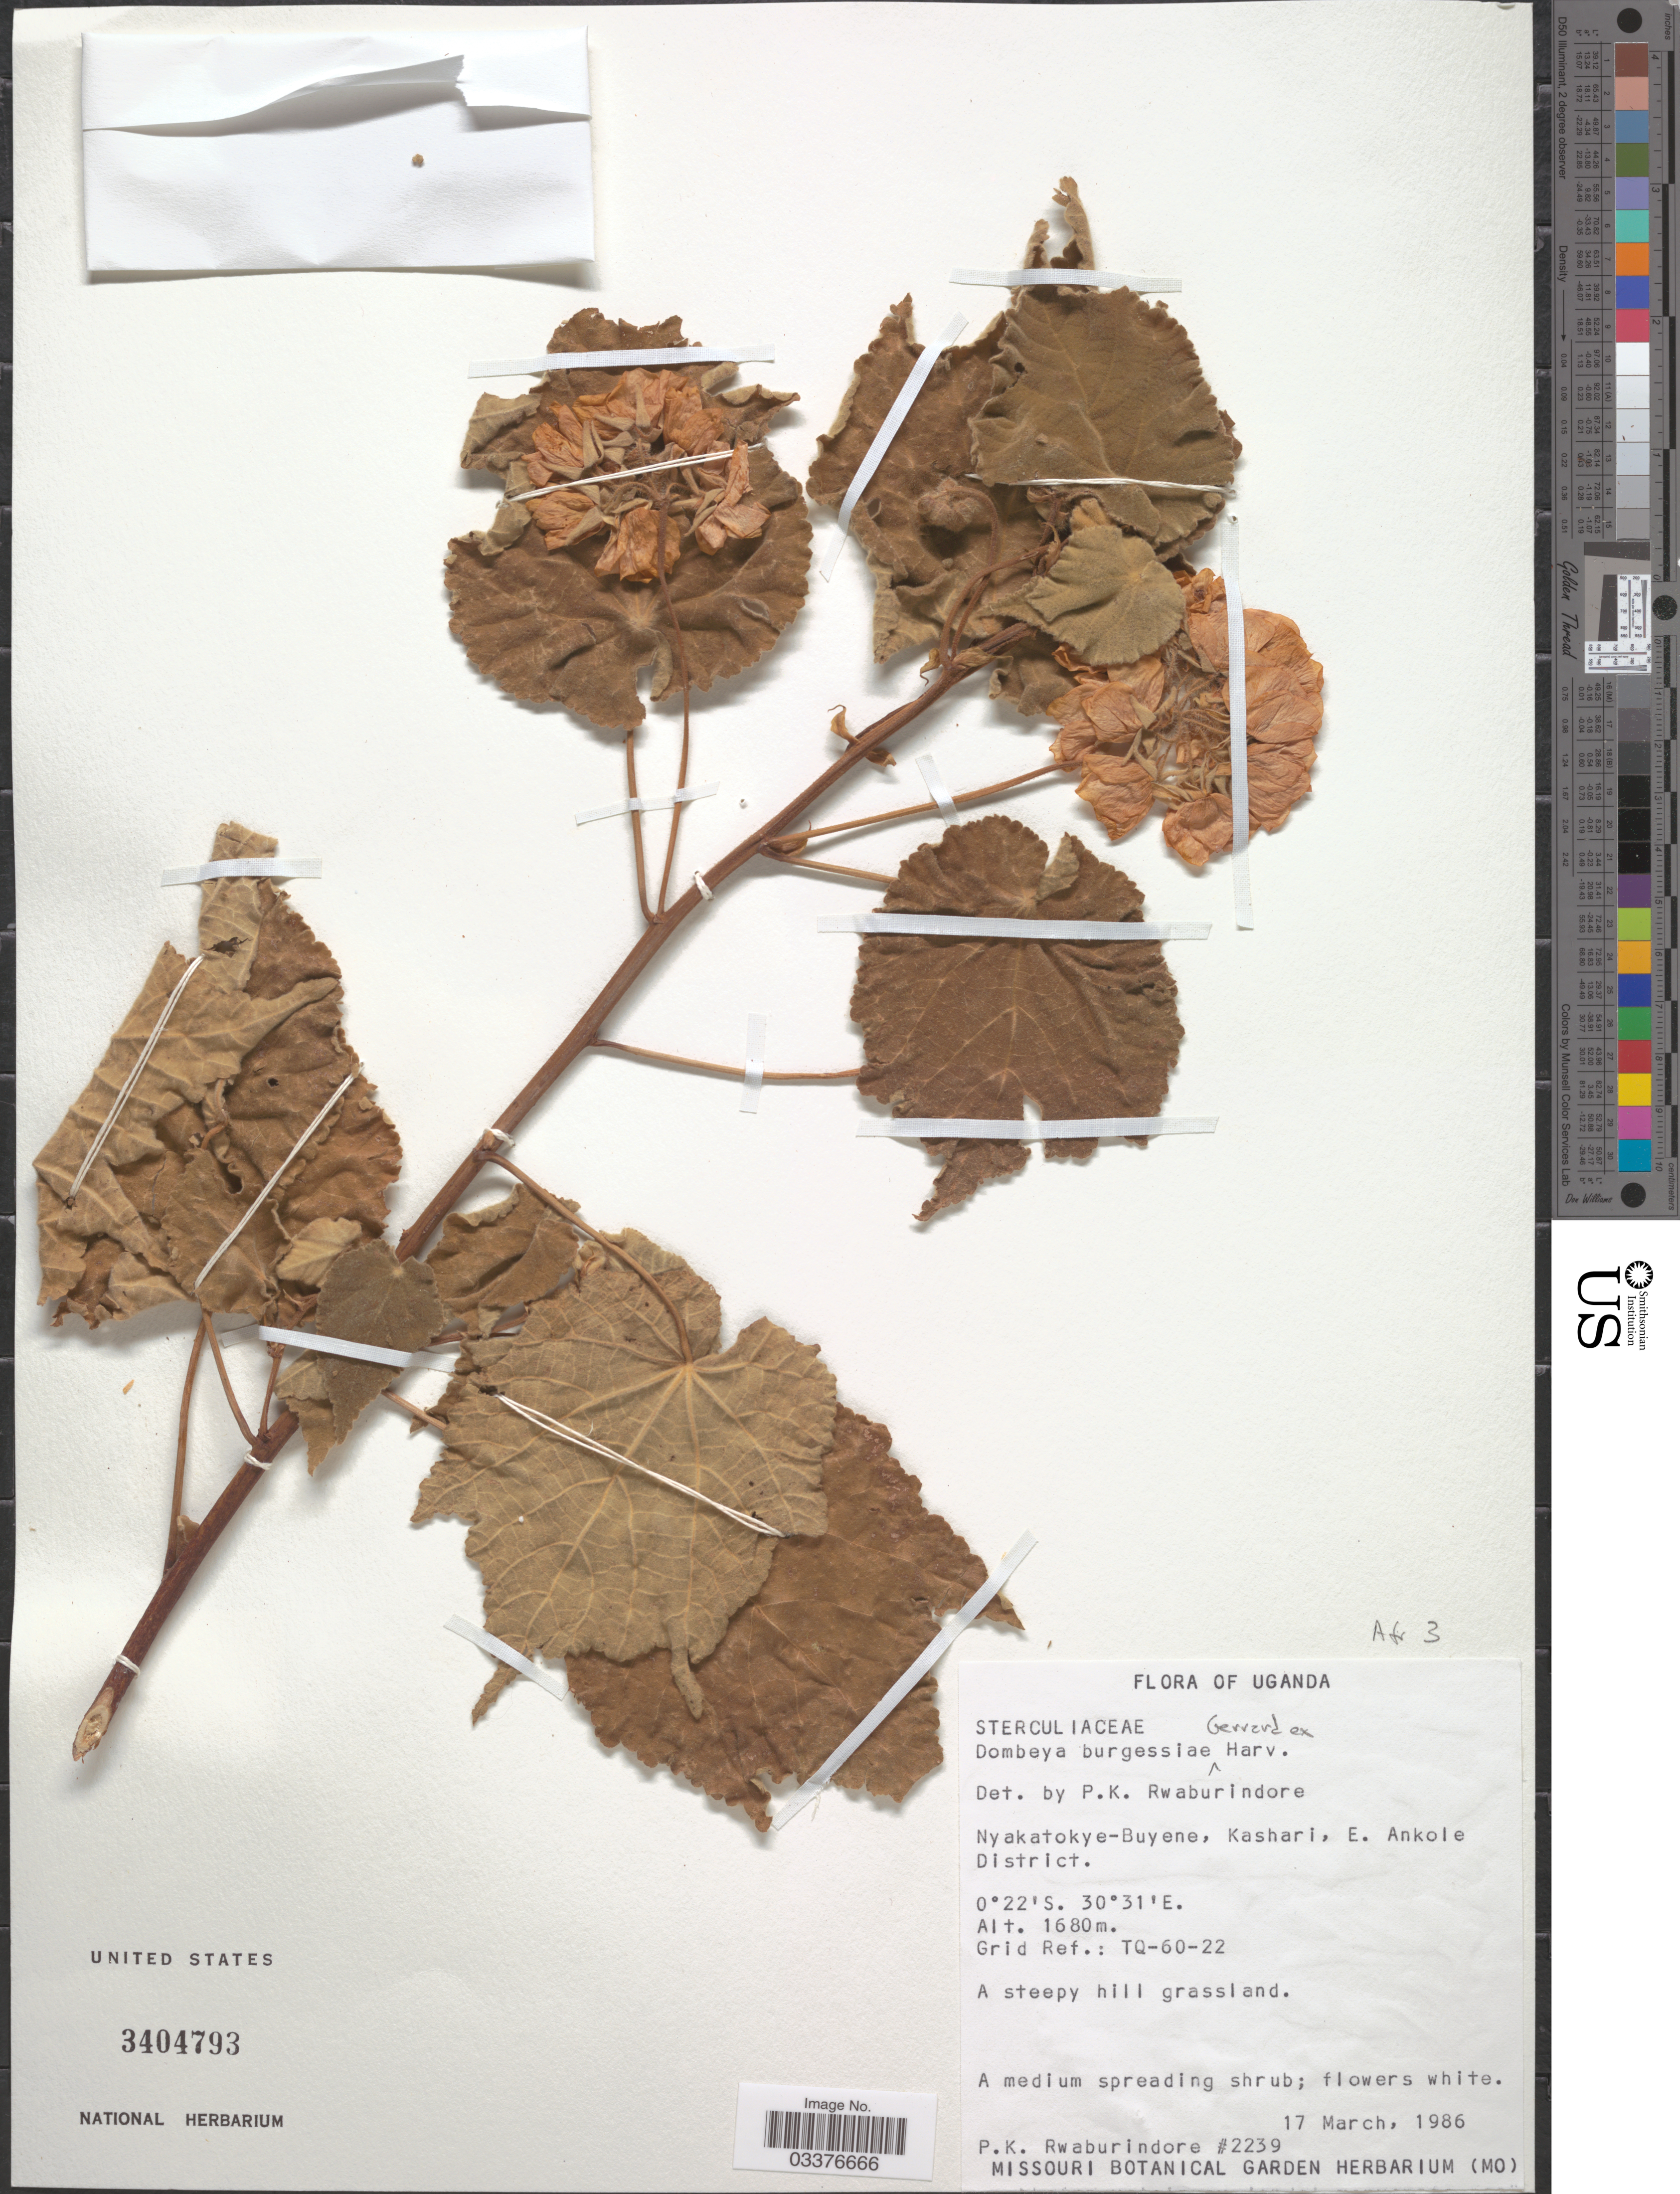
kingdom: Plantae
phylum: Tracheophyta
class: Magnoliopsida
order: Malvales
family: Malvaceae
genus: Dombeya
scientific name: Dombeya burgessiae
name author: Gerrard ex Harv.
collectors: P. Rwaburindore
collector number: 2239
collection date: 1986-03-17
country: Uganda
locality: Nyakatokye-Buyene, Kashari, E. Ankole District.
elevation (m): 1680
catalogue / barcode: US 3404793